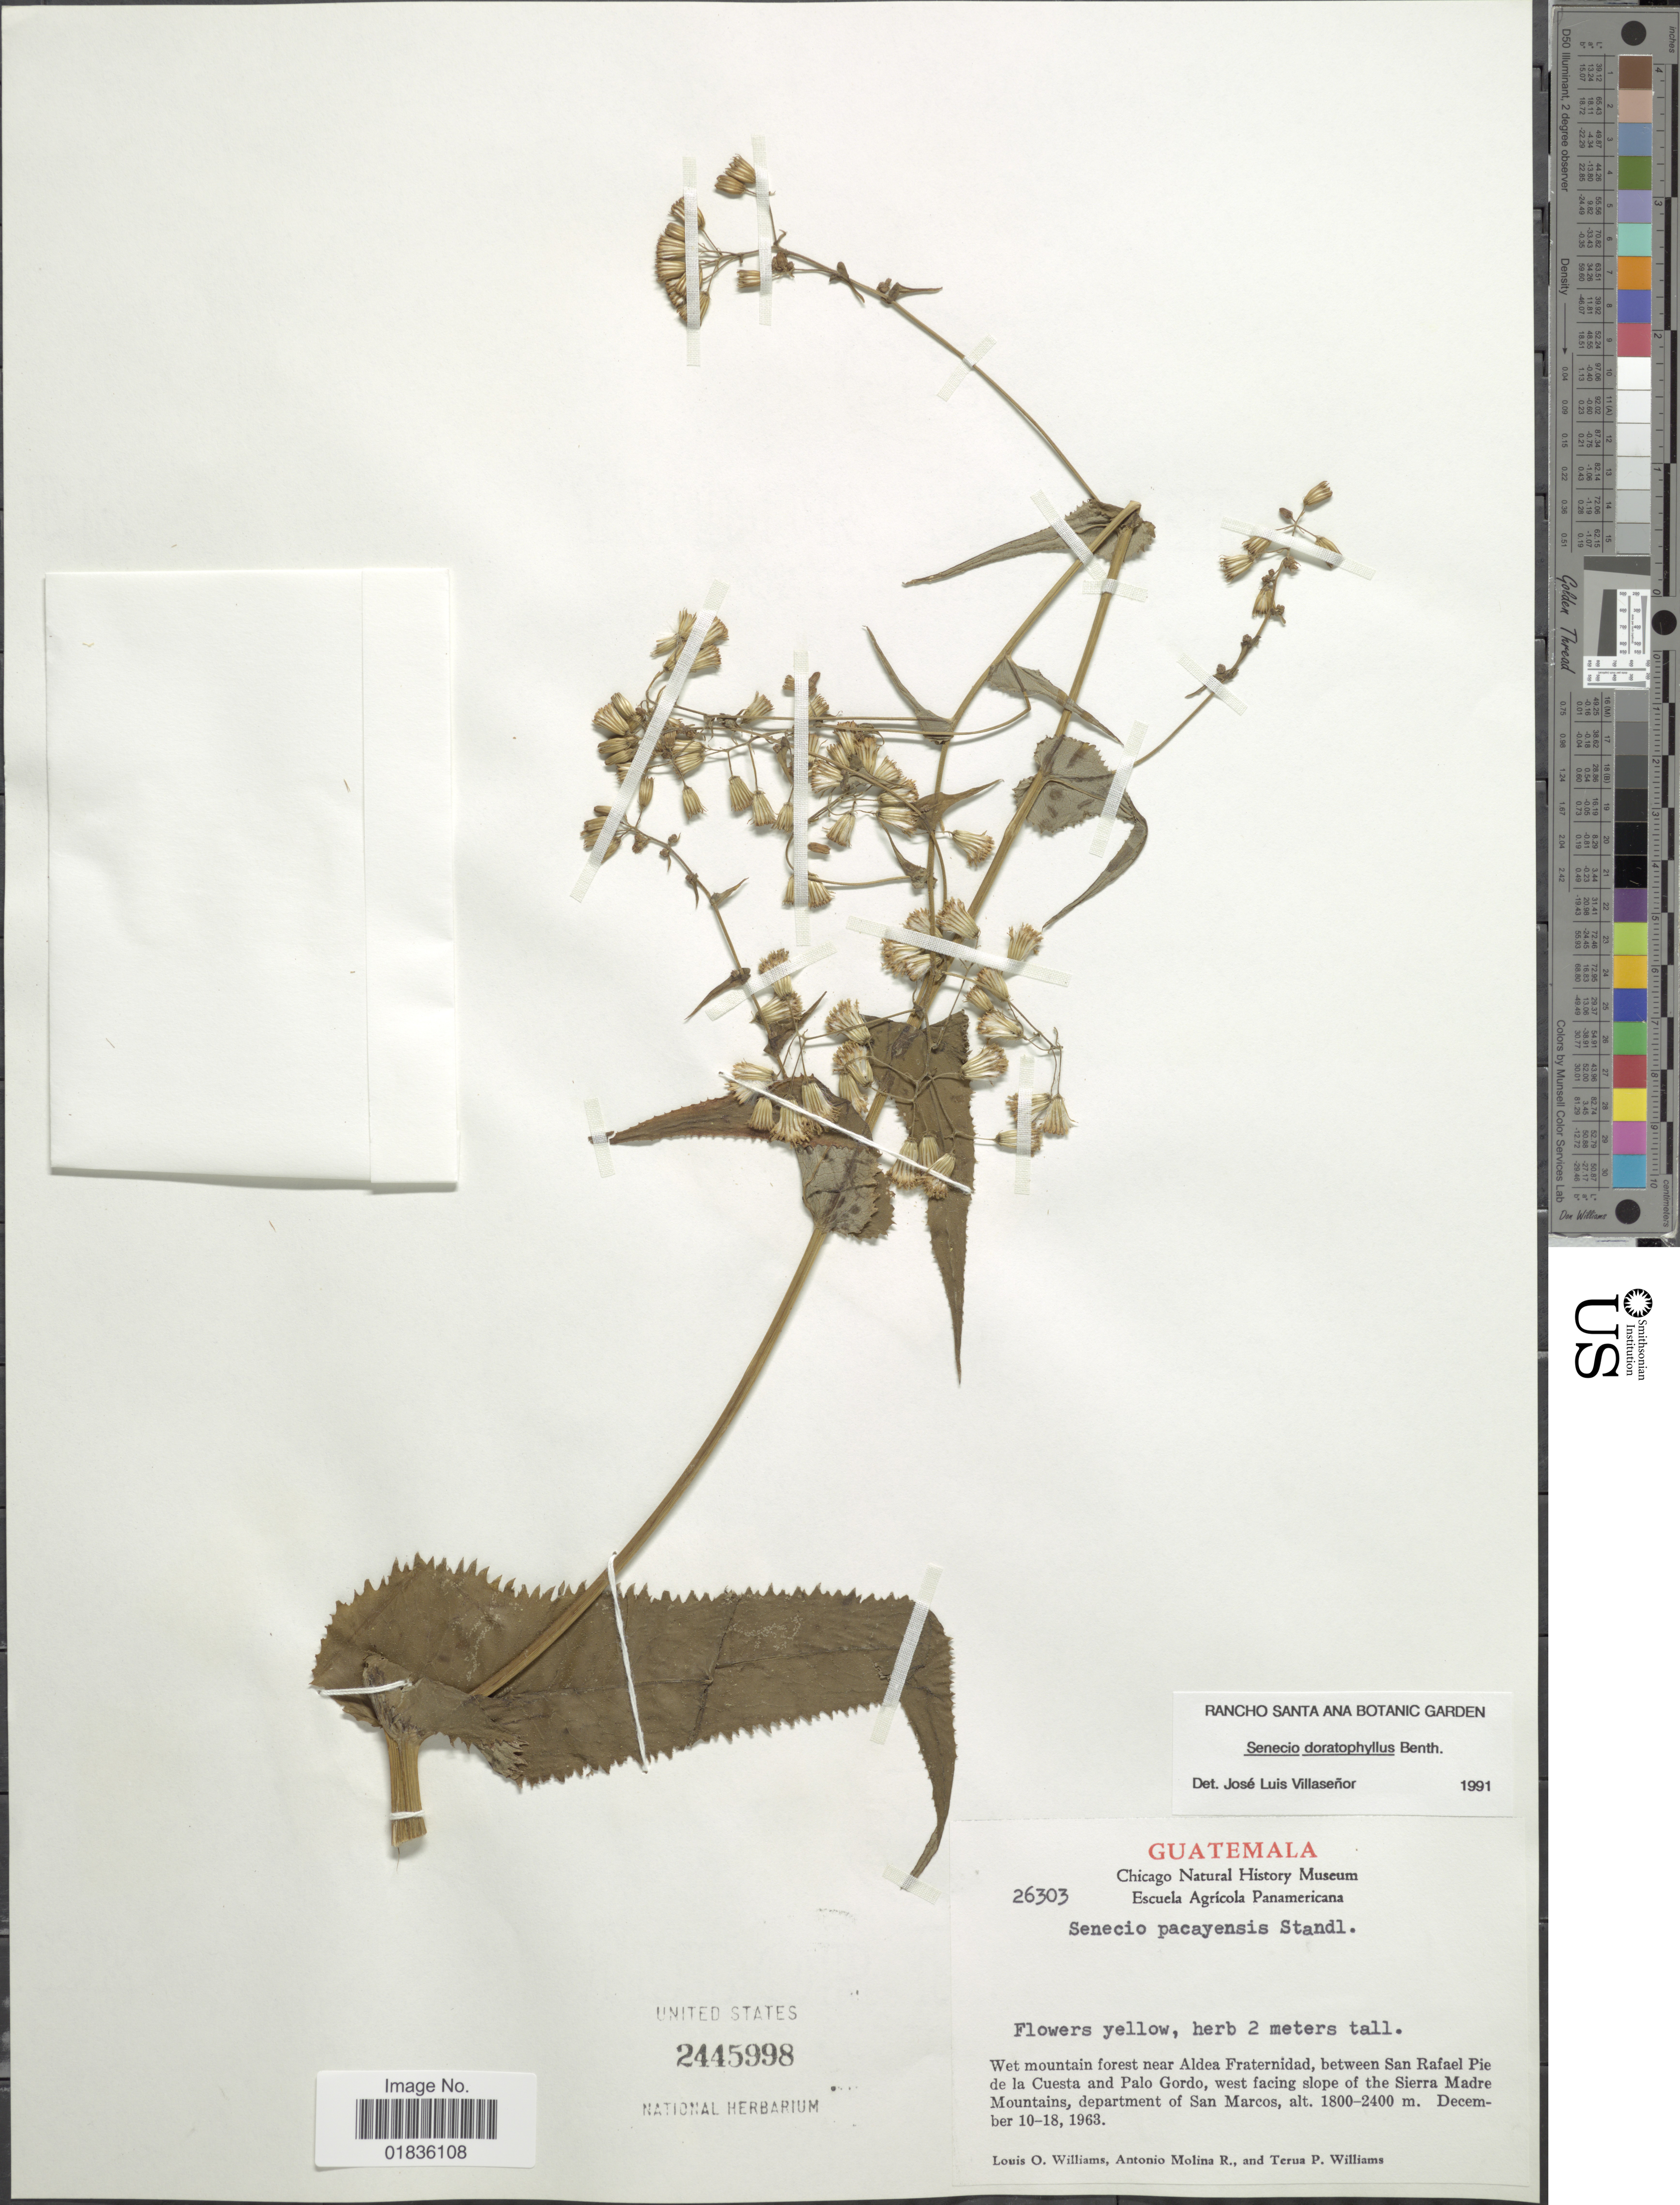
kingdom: Plantae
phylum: Tracheophyta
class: Magnoliopsida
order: Asterales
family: Asteraceae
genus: Senecio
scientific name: Senecio doratophyllus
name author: Benth.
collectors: L. O. Williams, A. Molina R. & T. P. Williams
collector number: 26303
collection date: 1963-12-10/1963-12-18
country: Guatemala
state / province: San Marcos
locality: Wet mountains forest near Aldea Fraternidad, between San Rafael Pie de la Cuesta, and Palo Gordo, west facing slope of the Sierra Madre Mountains.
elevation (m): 1800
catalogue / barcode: US 2445998